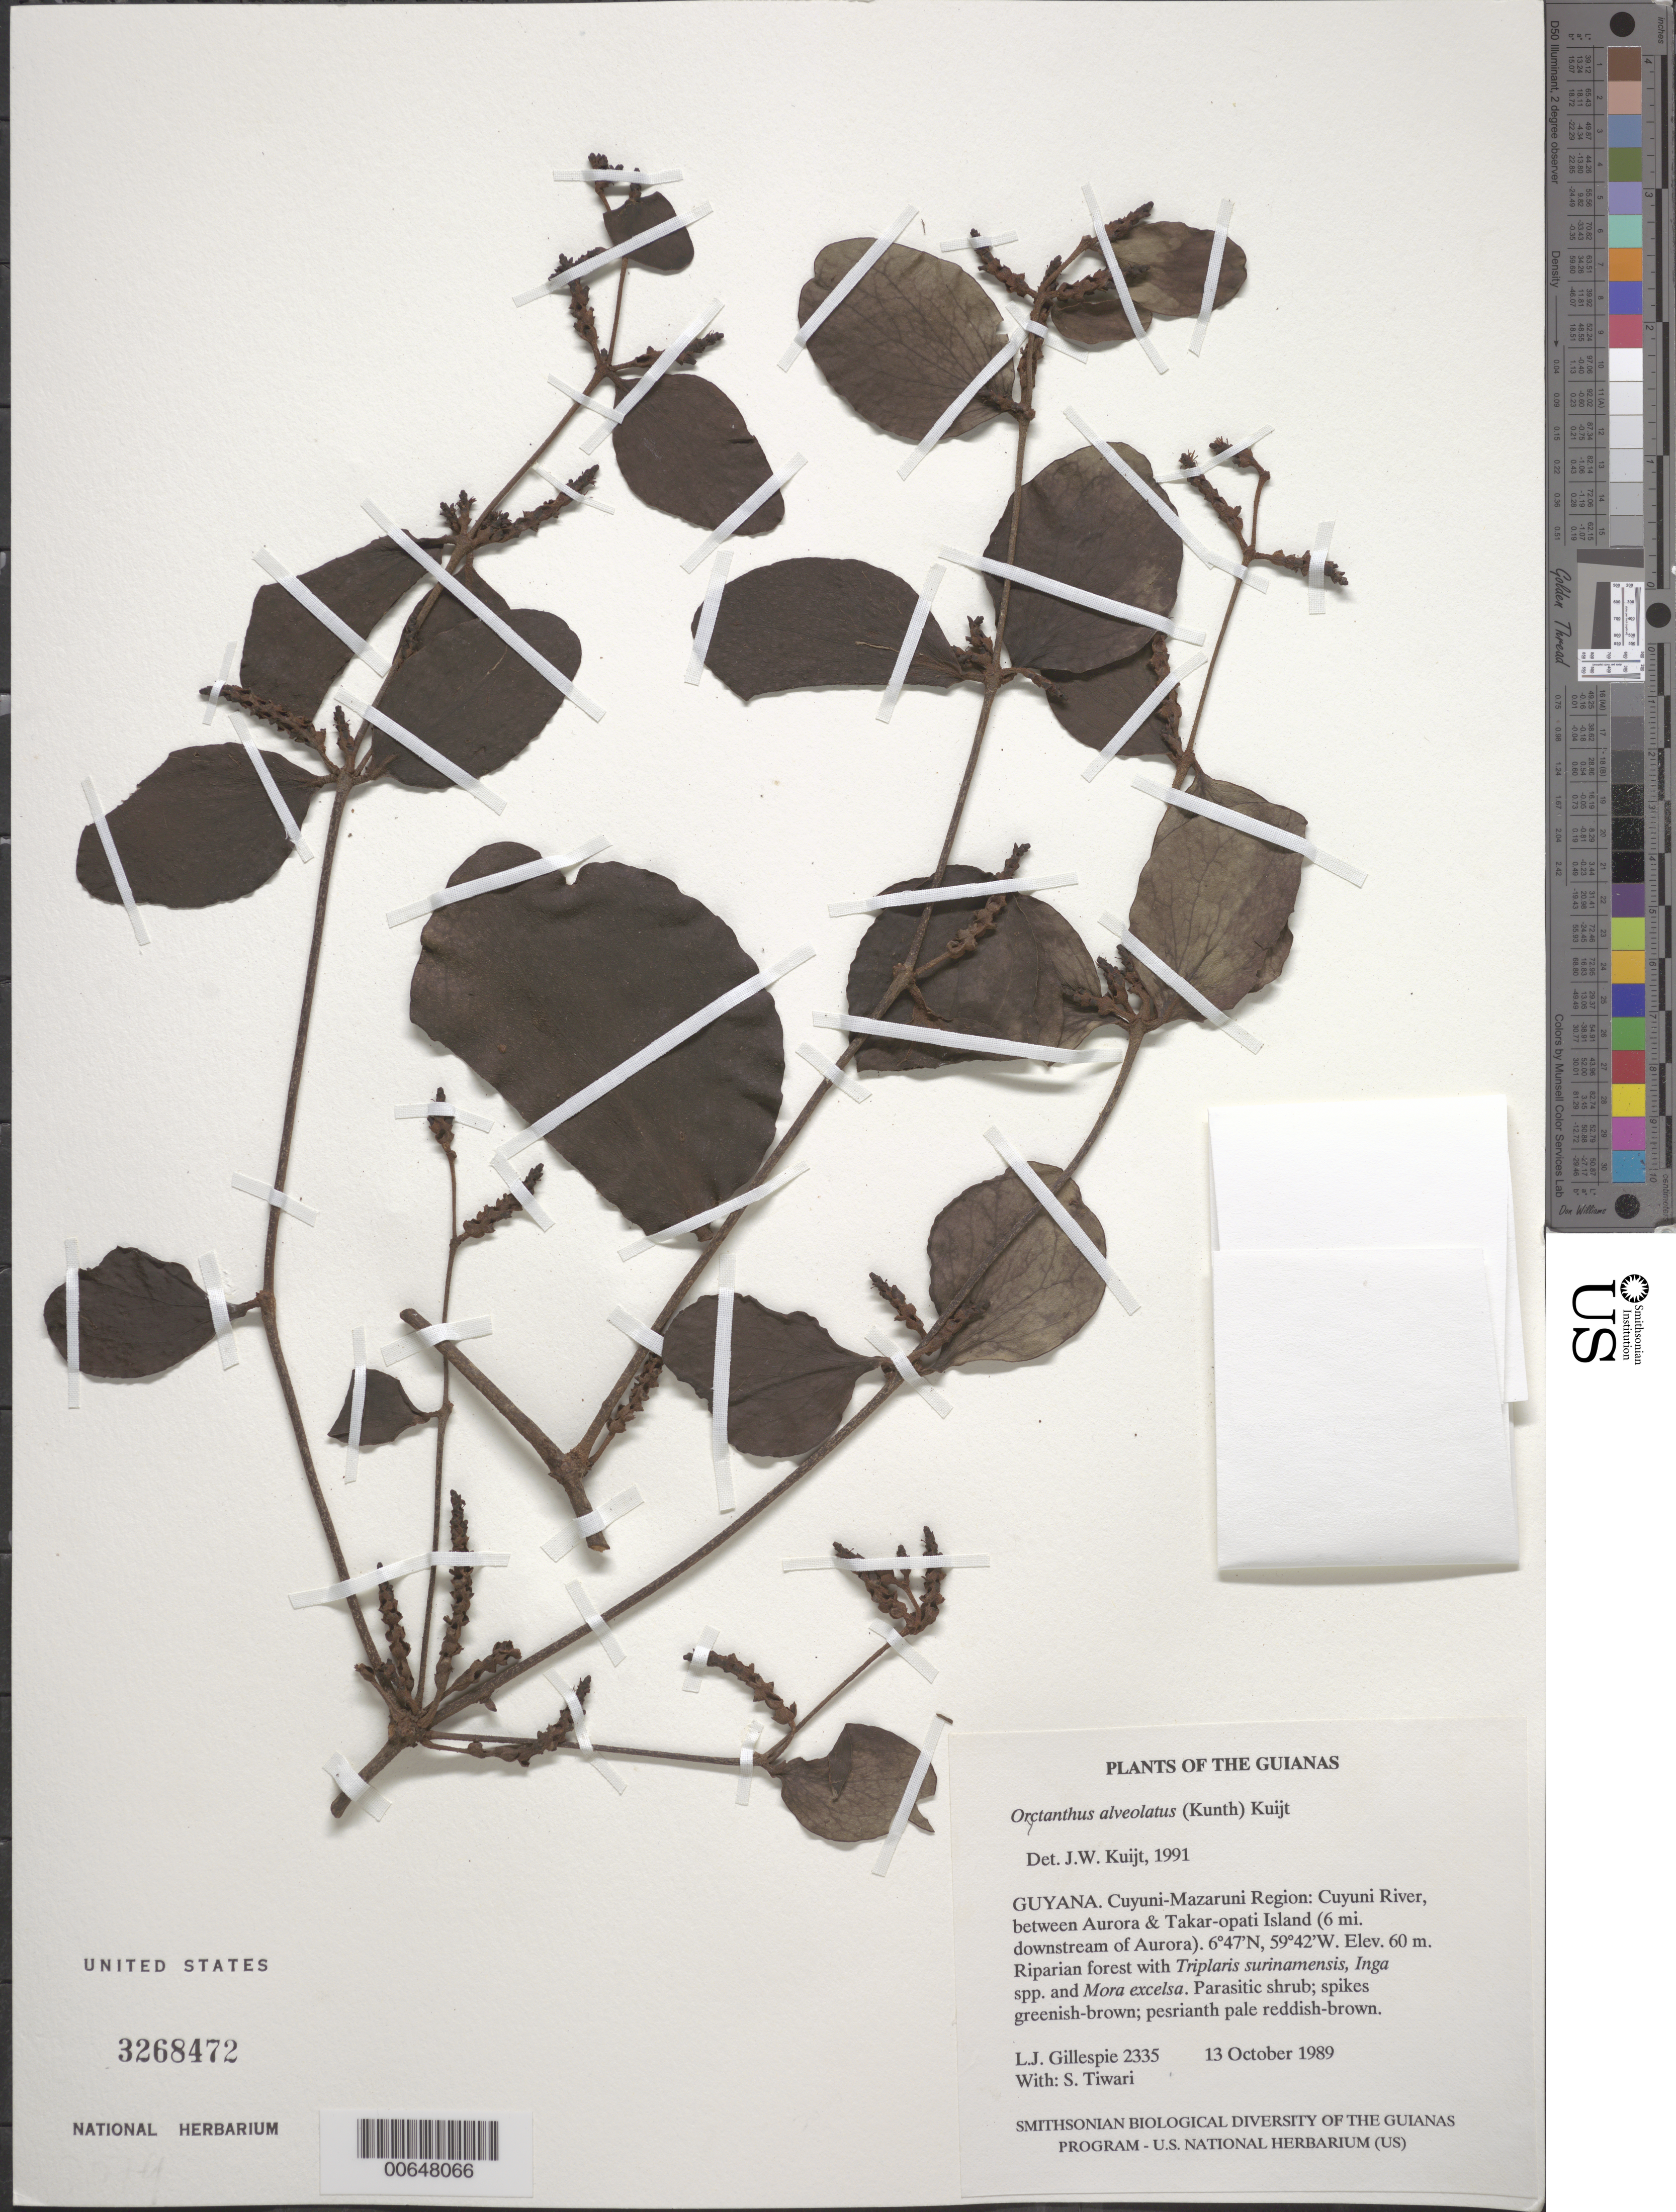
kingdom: Plantae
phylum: Tracheophyta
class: Magnoliopsida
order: Santalales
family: Loranthaceae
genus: Oryctanthus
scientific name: Oryctanthus alveolatus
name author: (Kunth) Kuijt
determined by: Kuijt, Job, (CANADA)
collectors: L. J. Gillespie & S. Tiwari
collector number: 2335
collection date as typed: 13 October 1989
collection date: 1989-10-13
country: Guyana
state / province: Cuyuni-Mazaruni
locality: Cuyuni River, between Aurora & Takar-opati Island (6 mi. downstream of Aurora)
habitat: Riparian forest with Triplaris surinamensis, Inga spp. and Mora excelsa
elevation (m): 60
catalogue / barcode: US 3268472